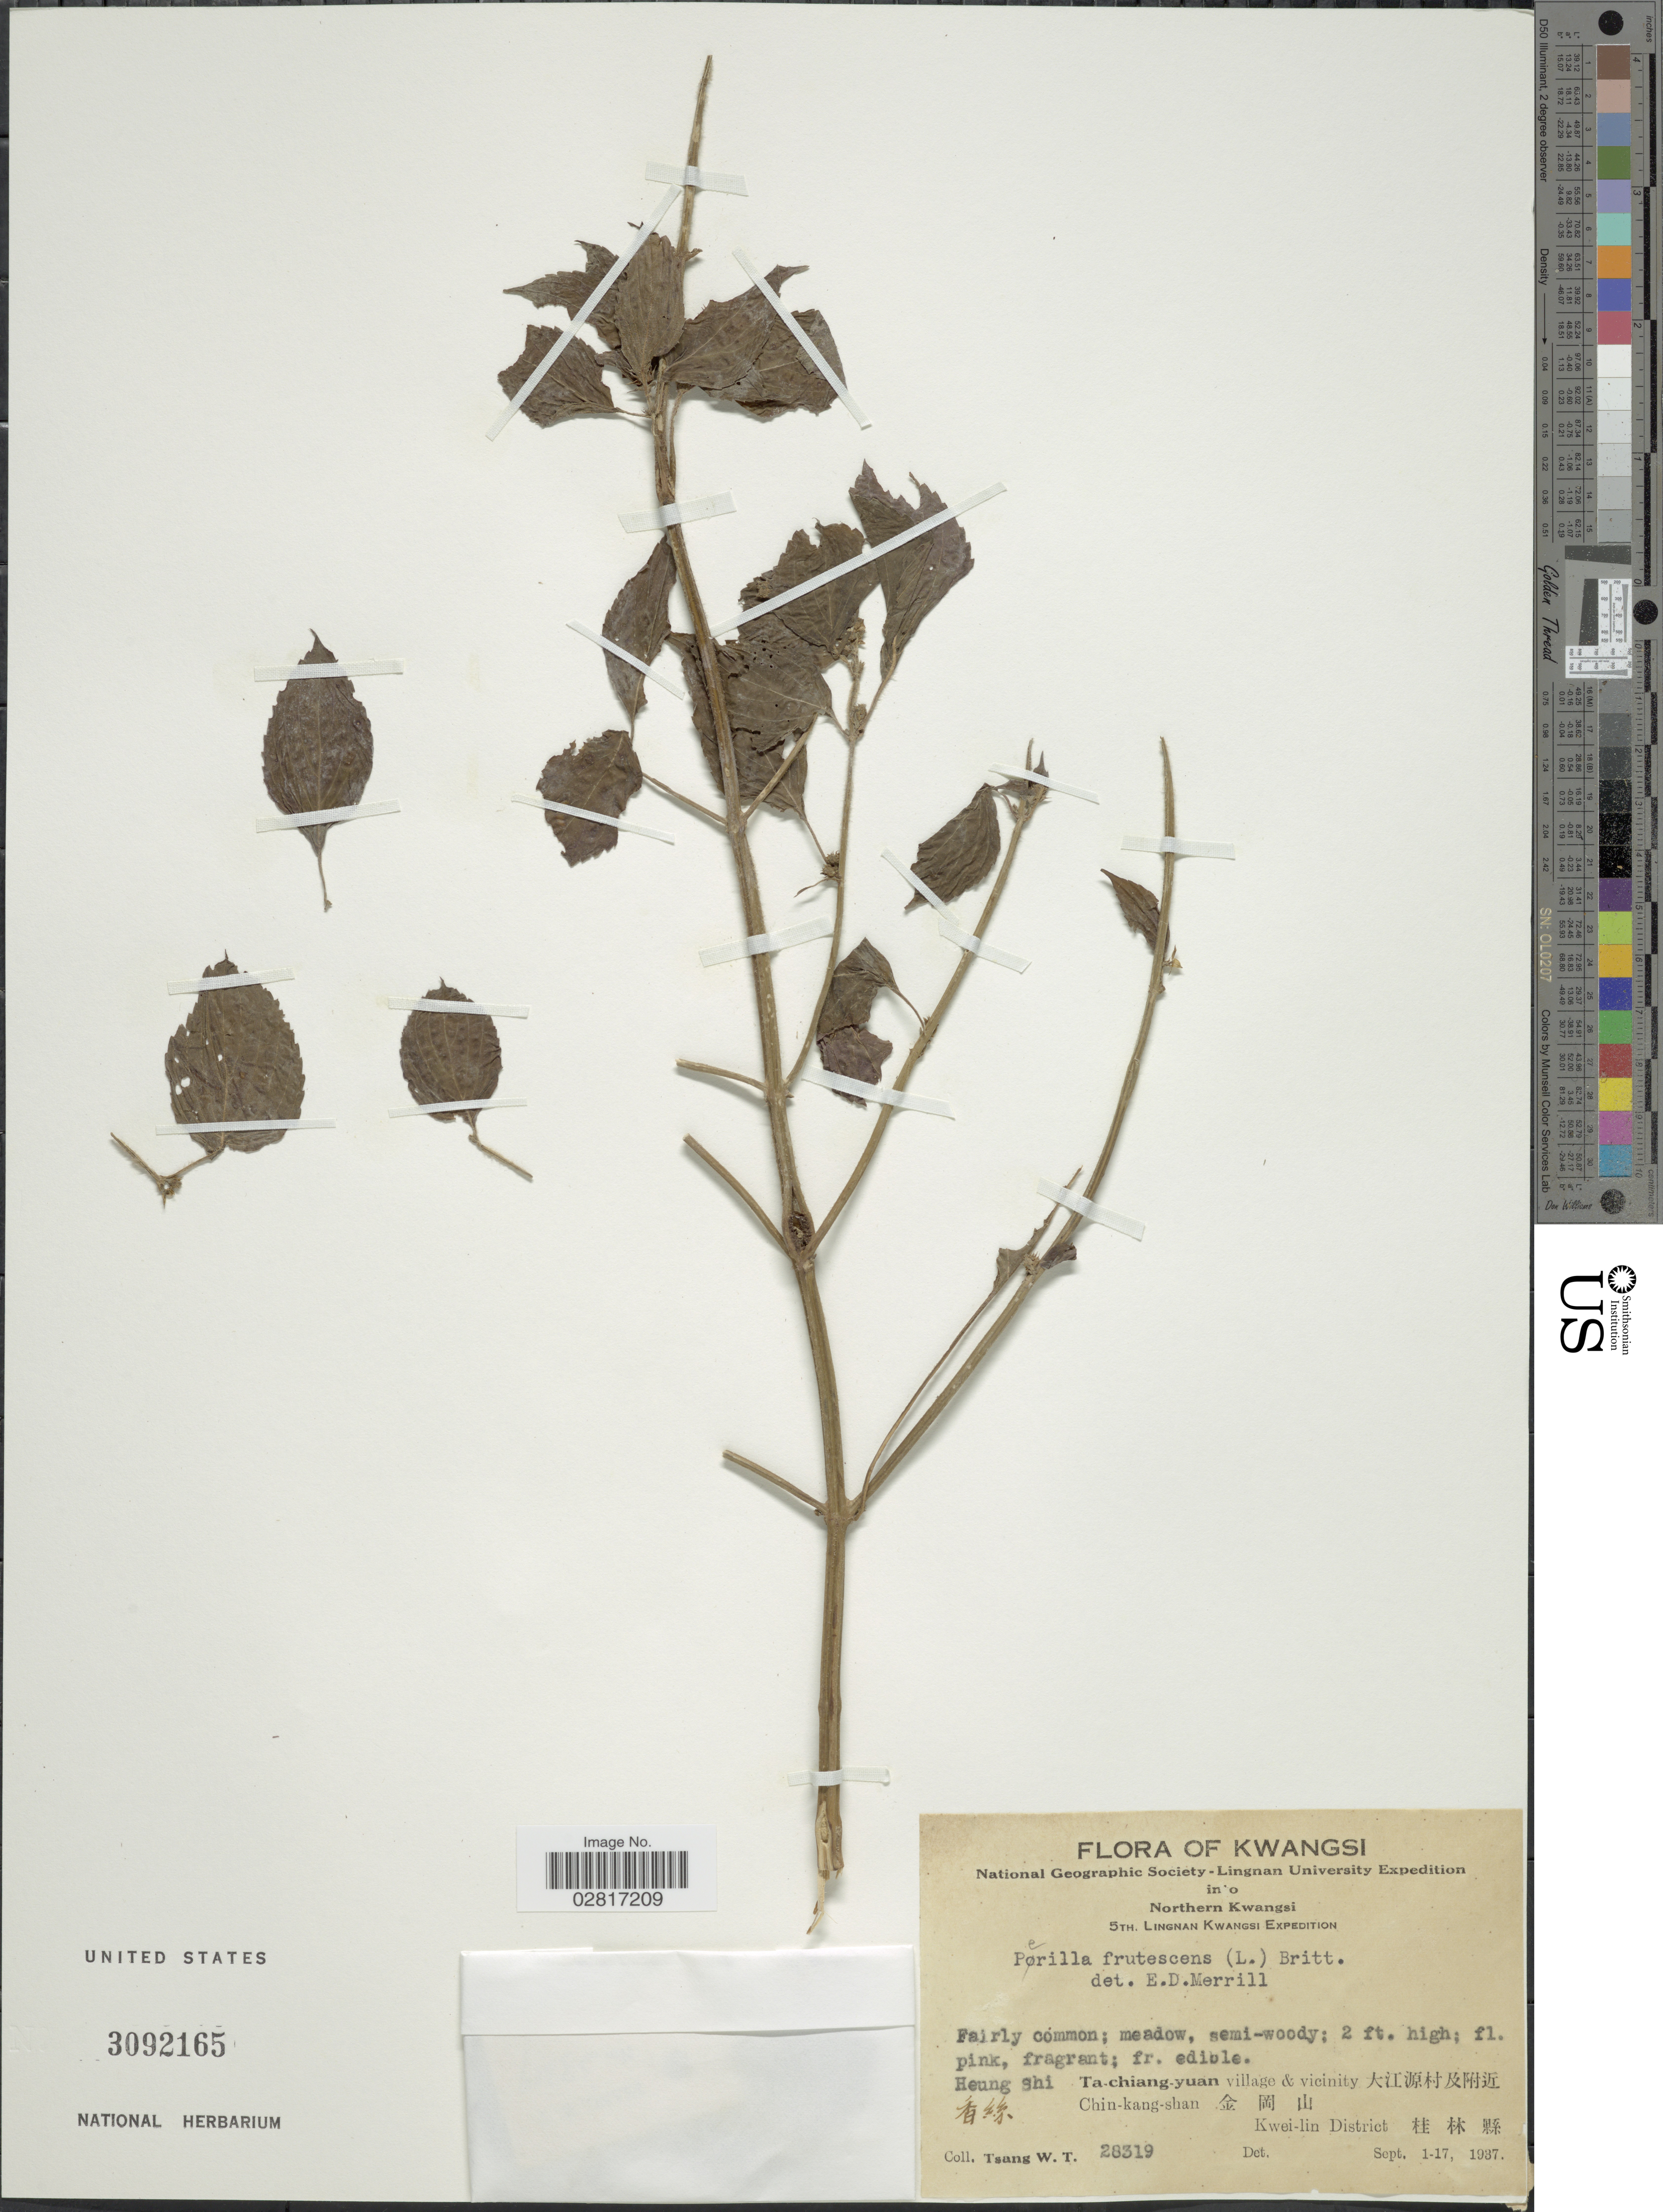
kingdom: Plantae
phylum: Tracheophyta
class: Magnoliopsida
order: Lamiales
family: Lamiaceae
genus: Perilla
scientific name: Perilla frutescens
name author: (L.) Britton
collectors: W. T. Tsang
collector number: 28319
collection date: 1937-09-01/1937-09-17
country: China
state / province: Guangxi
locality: Kwangsi, Northern Kwangsi, Heung Shi, Ta-chiang-yuan village & vicinity, Chin-kang-shan, Kwei-lin District.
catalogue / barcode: US 3092165